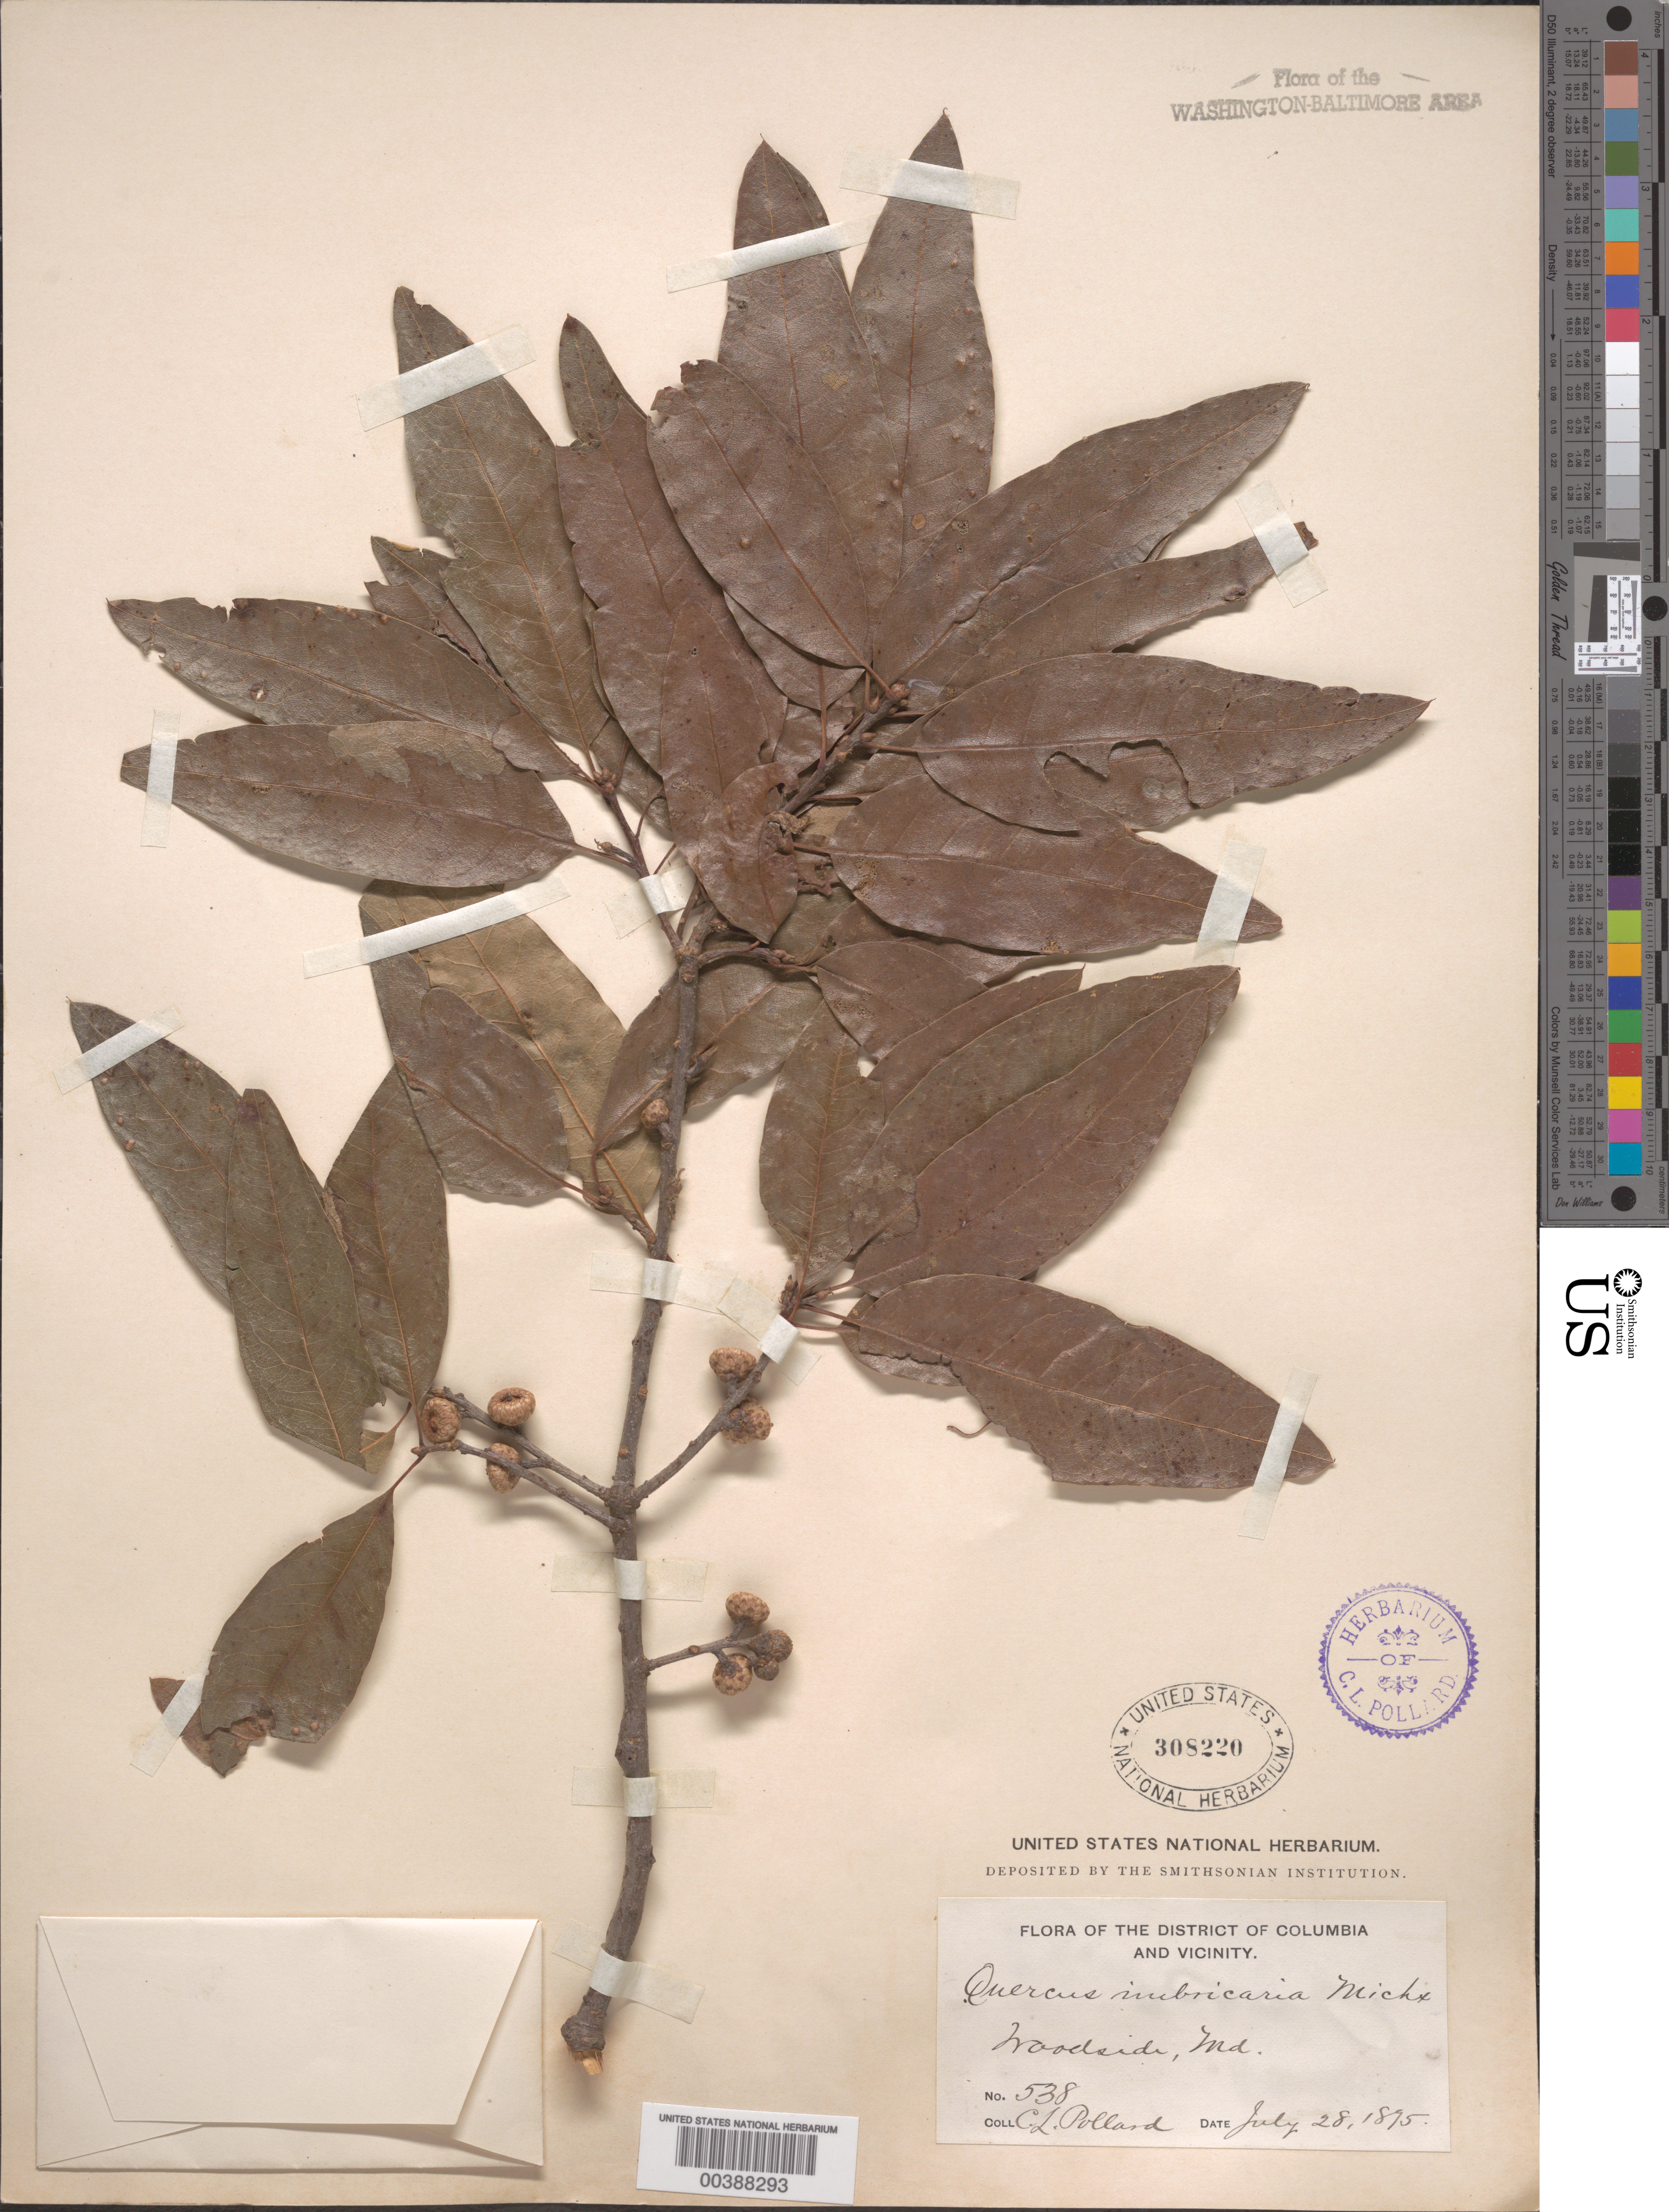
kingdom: Plantae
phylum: Tracheophyta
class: Magnoliopsida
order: Fagales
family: Fagaceae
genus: Quercus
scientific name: Quercus imbricaria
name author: Michx.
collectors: C. L. Pollard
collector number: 538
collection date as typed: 28 Jul 1895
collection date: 1895-07-28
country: United States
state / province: Maryland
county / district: Montgomery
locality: Woodside vicinity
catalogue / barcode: US 308220